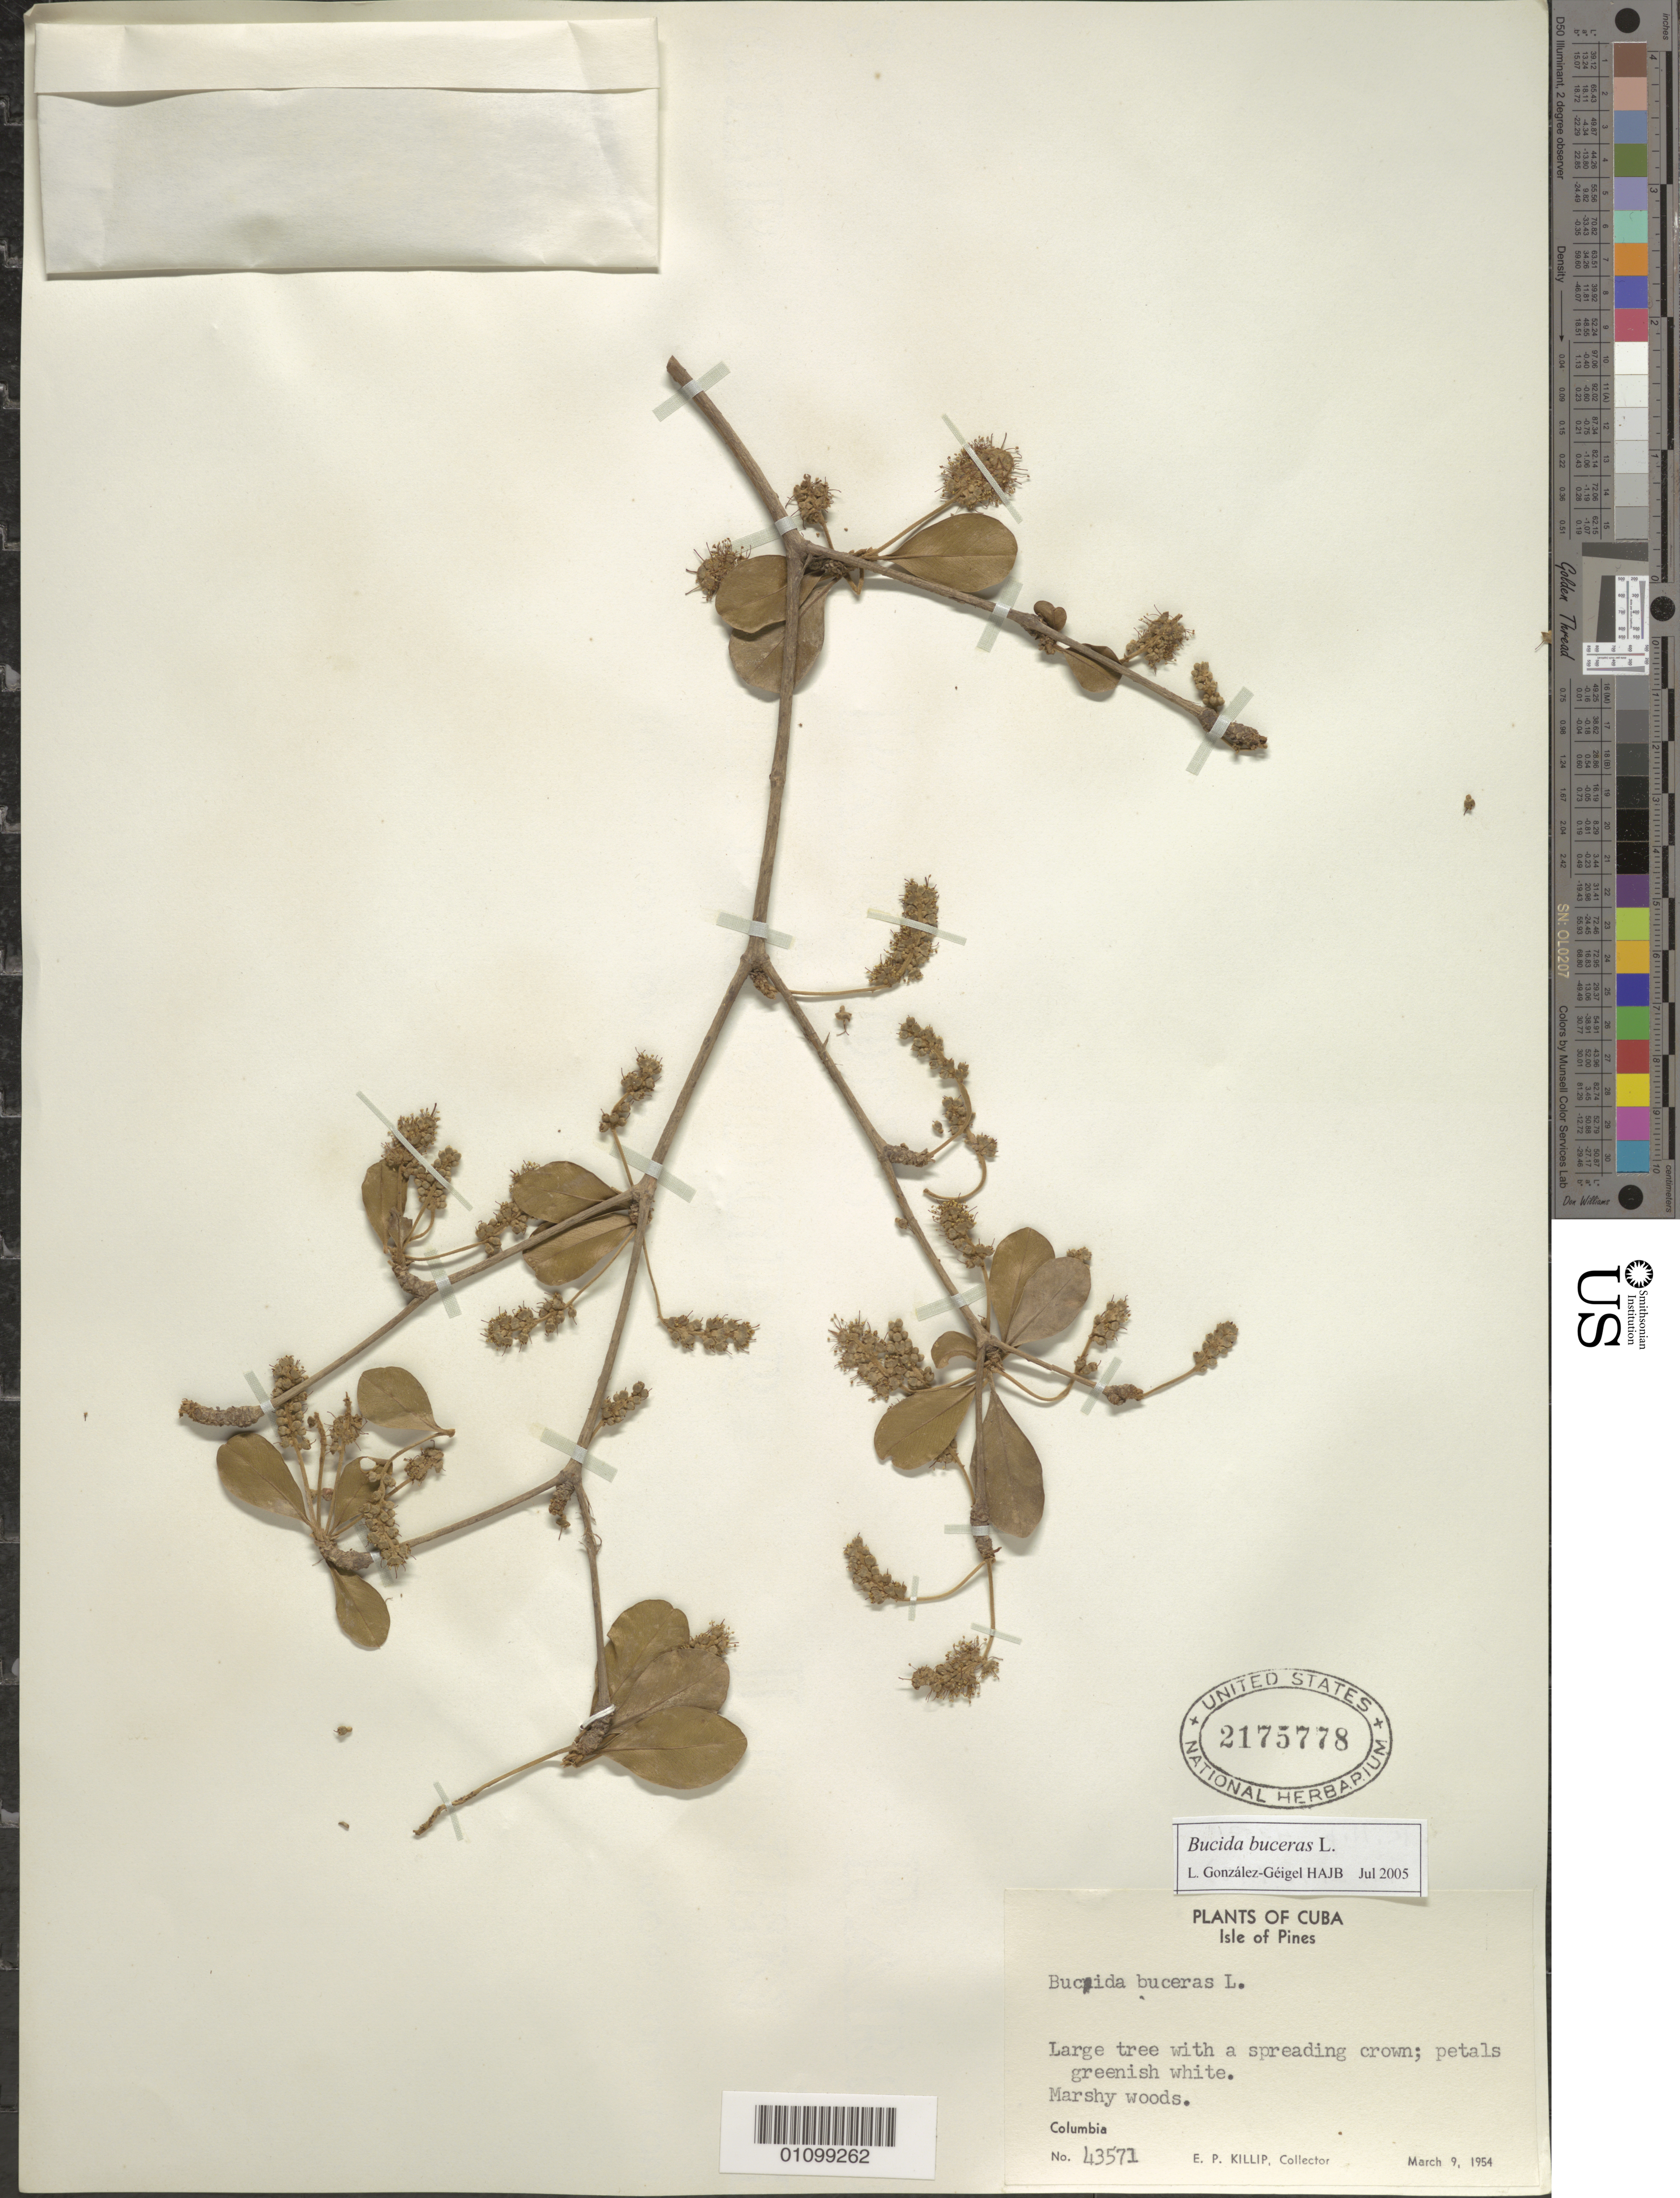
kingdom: Plantae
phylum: Tracheophyta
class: Magnoliopsida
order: Myrtales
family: Combretaceae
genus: Terminalia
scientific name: Terminalia buceras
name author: (L.) C. Wright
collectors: E. P. Killip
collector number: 43571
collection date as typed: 09 Mar 1954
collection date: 1954-03-09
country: Cuba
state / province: Isla de La Juventud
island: Isla de la Juventud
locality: Marshy woods Columbia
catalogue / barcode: US 2175778